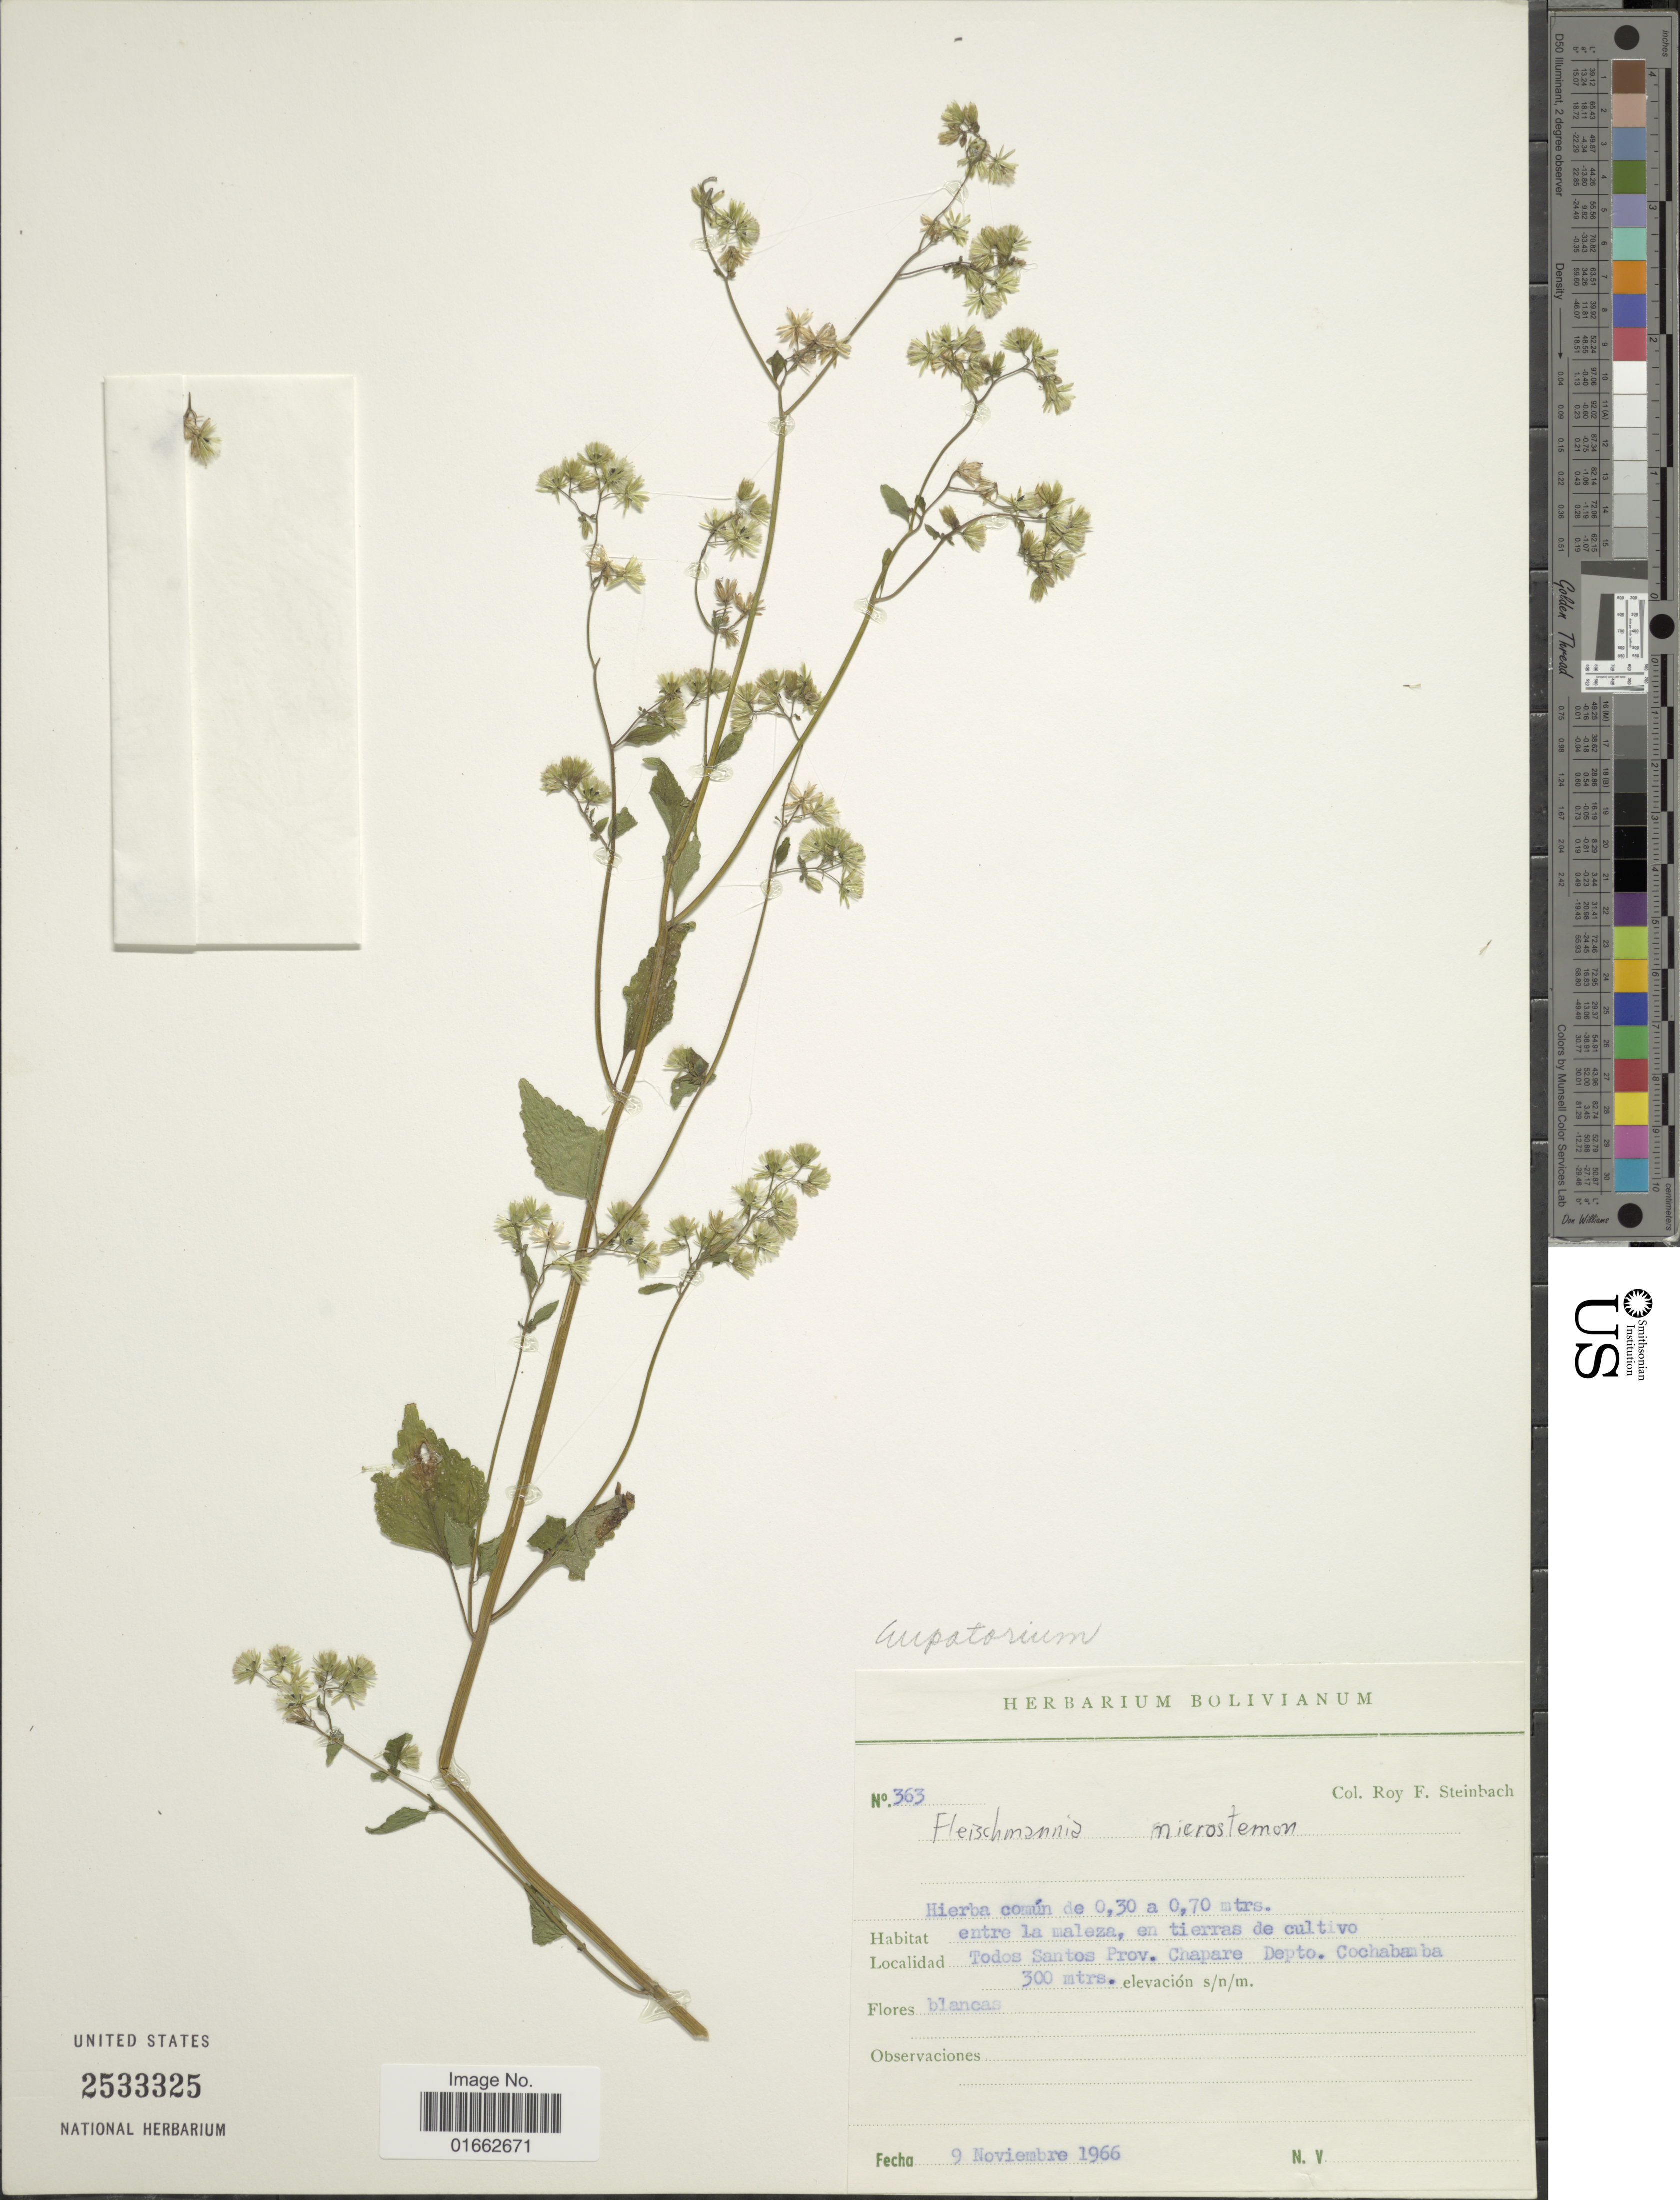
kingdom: Plantae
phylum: Tracheophyta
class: Magnoliopsida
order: Asterales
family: Asteraceae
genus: Fleischmannia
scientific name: Fleischmannia microstemon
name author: (Cass.) R.M. King & H. Rob.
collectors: R. F. Steinbach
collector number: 363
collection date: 1966-11-09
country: Bolivia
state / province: Cochabamba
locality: Entre La maleza, en tierras de cultivo, Todos Santos Prov. Chapare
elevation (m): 300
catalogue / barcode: US 2533325